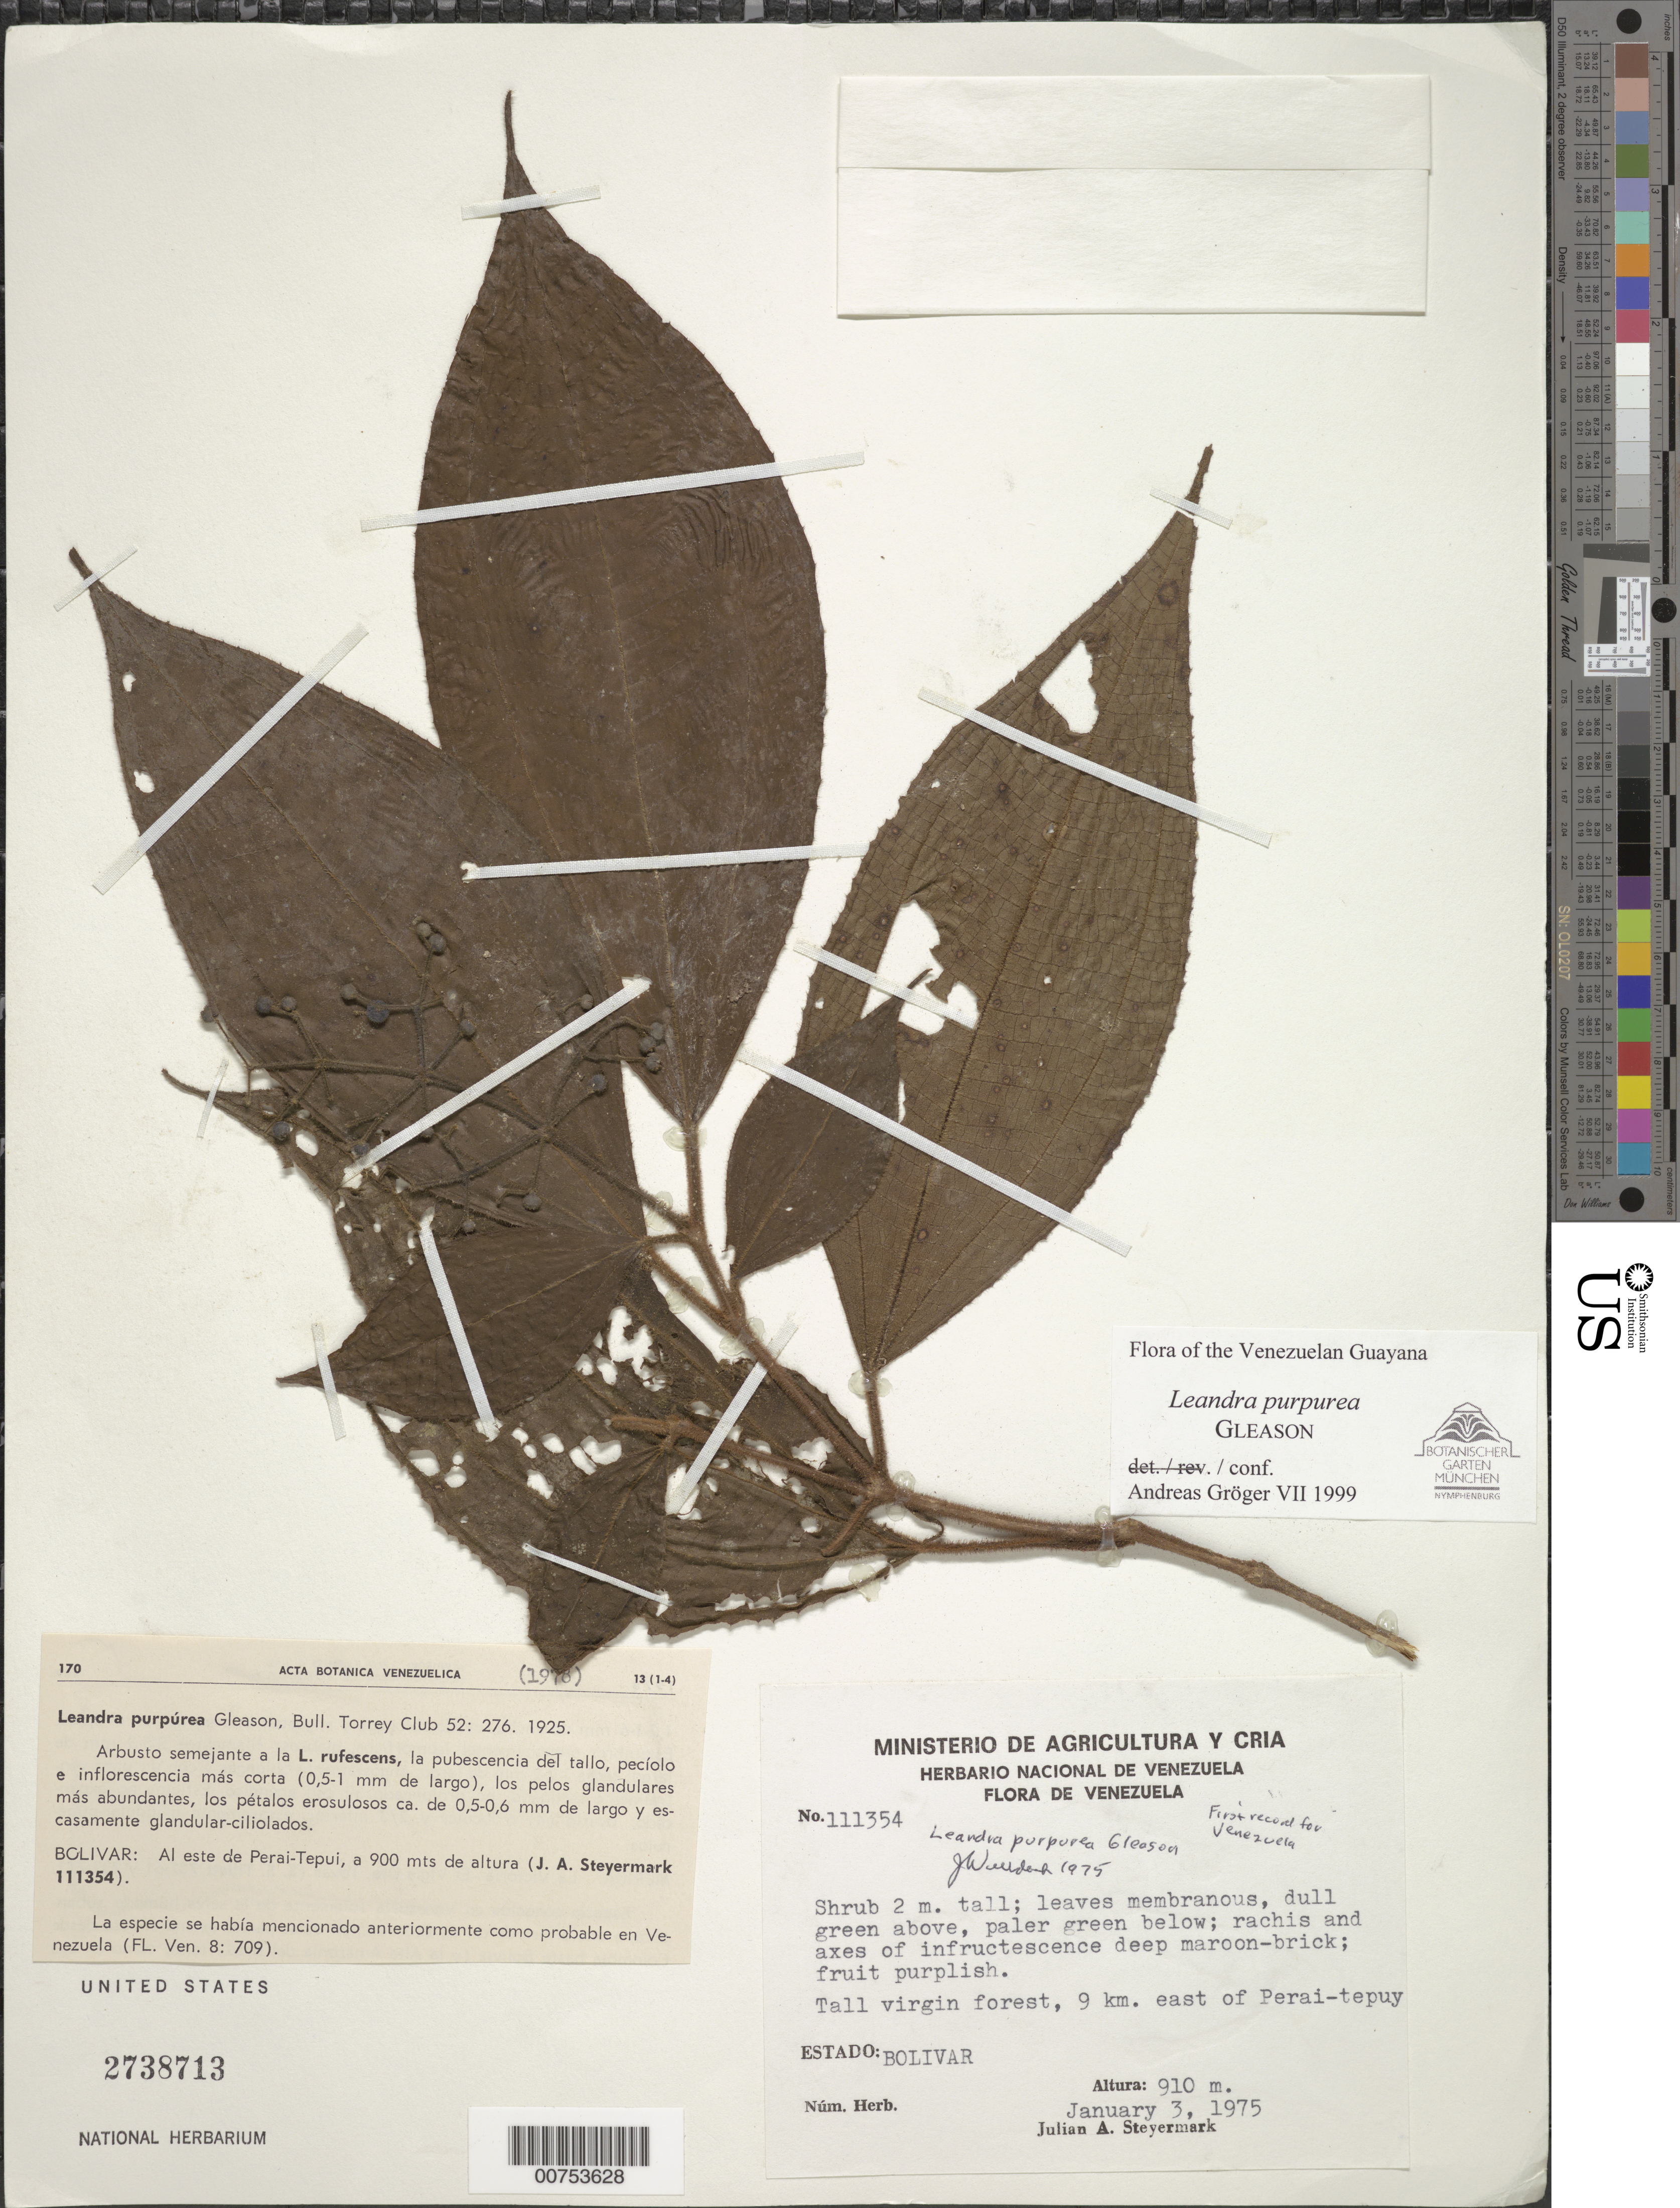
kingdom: Plantae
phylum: Tracheophyta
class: Magnoliopsida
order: Myrtales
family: Melastomataceae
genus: Leandra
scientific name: Leandra purpurea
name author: Gleason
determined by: Gröger, A.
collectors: J. Steyermark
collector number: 111354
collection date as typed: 3-Jan-75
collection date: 1975-01-03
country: Venezuela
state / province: Bolívar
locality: Perai-tepuy, 9 km E of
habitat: Tall virgin forest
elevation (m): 910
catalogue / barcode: US 2738713